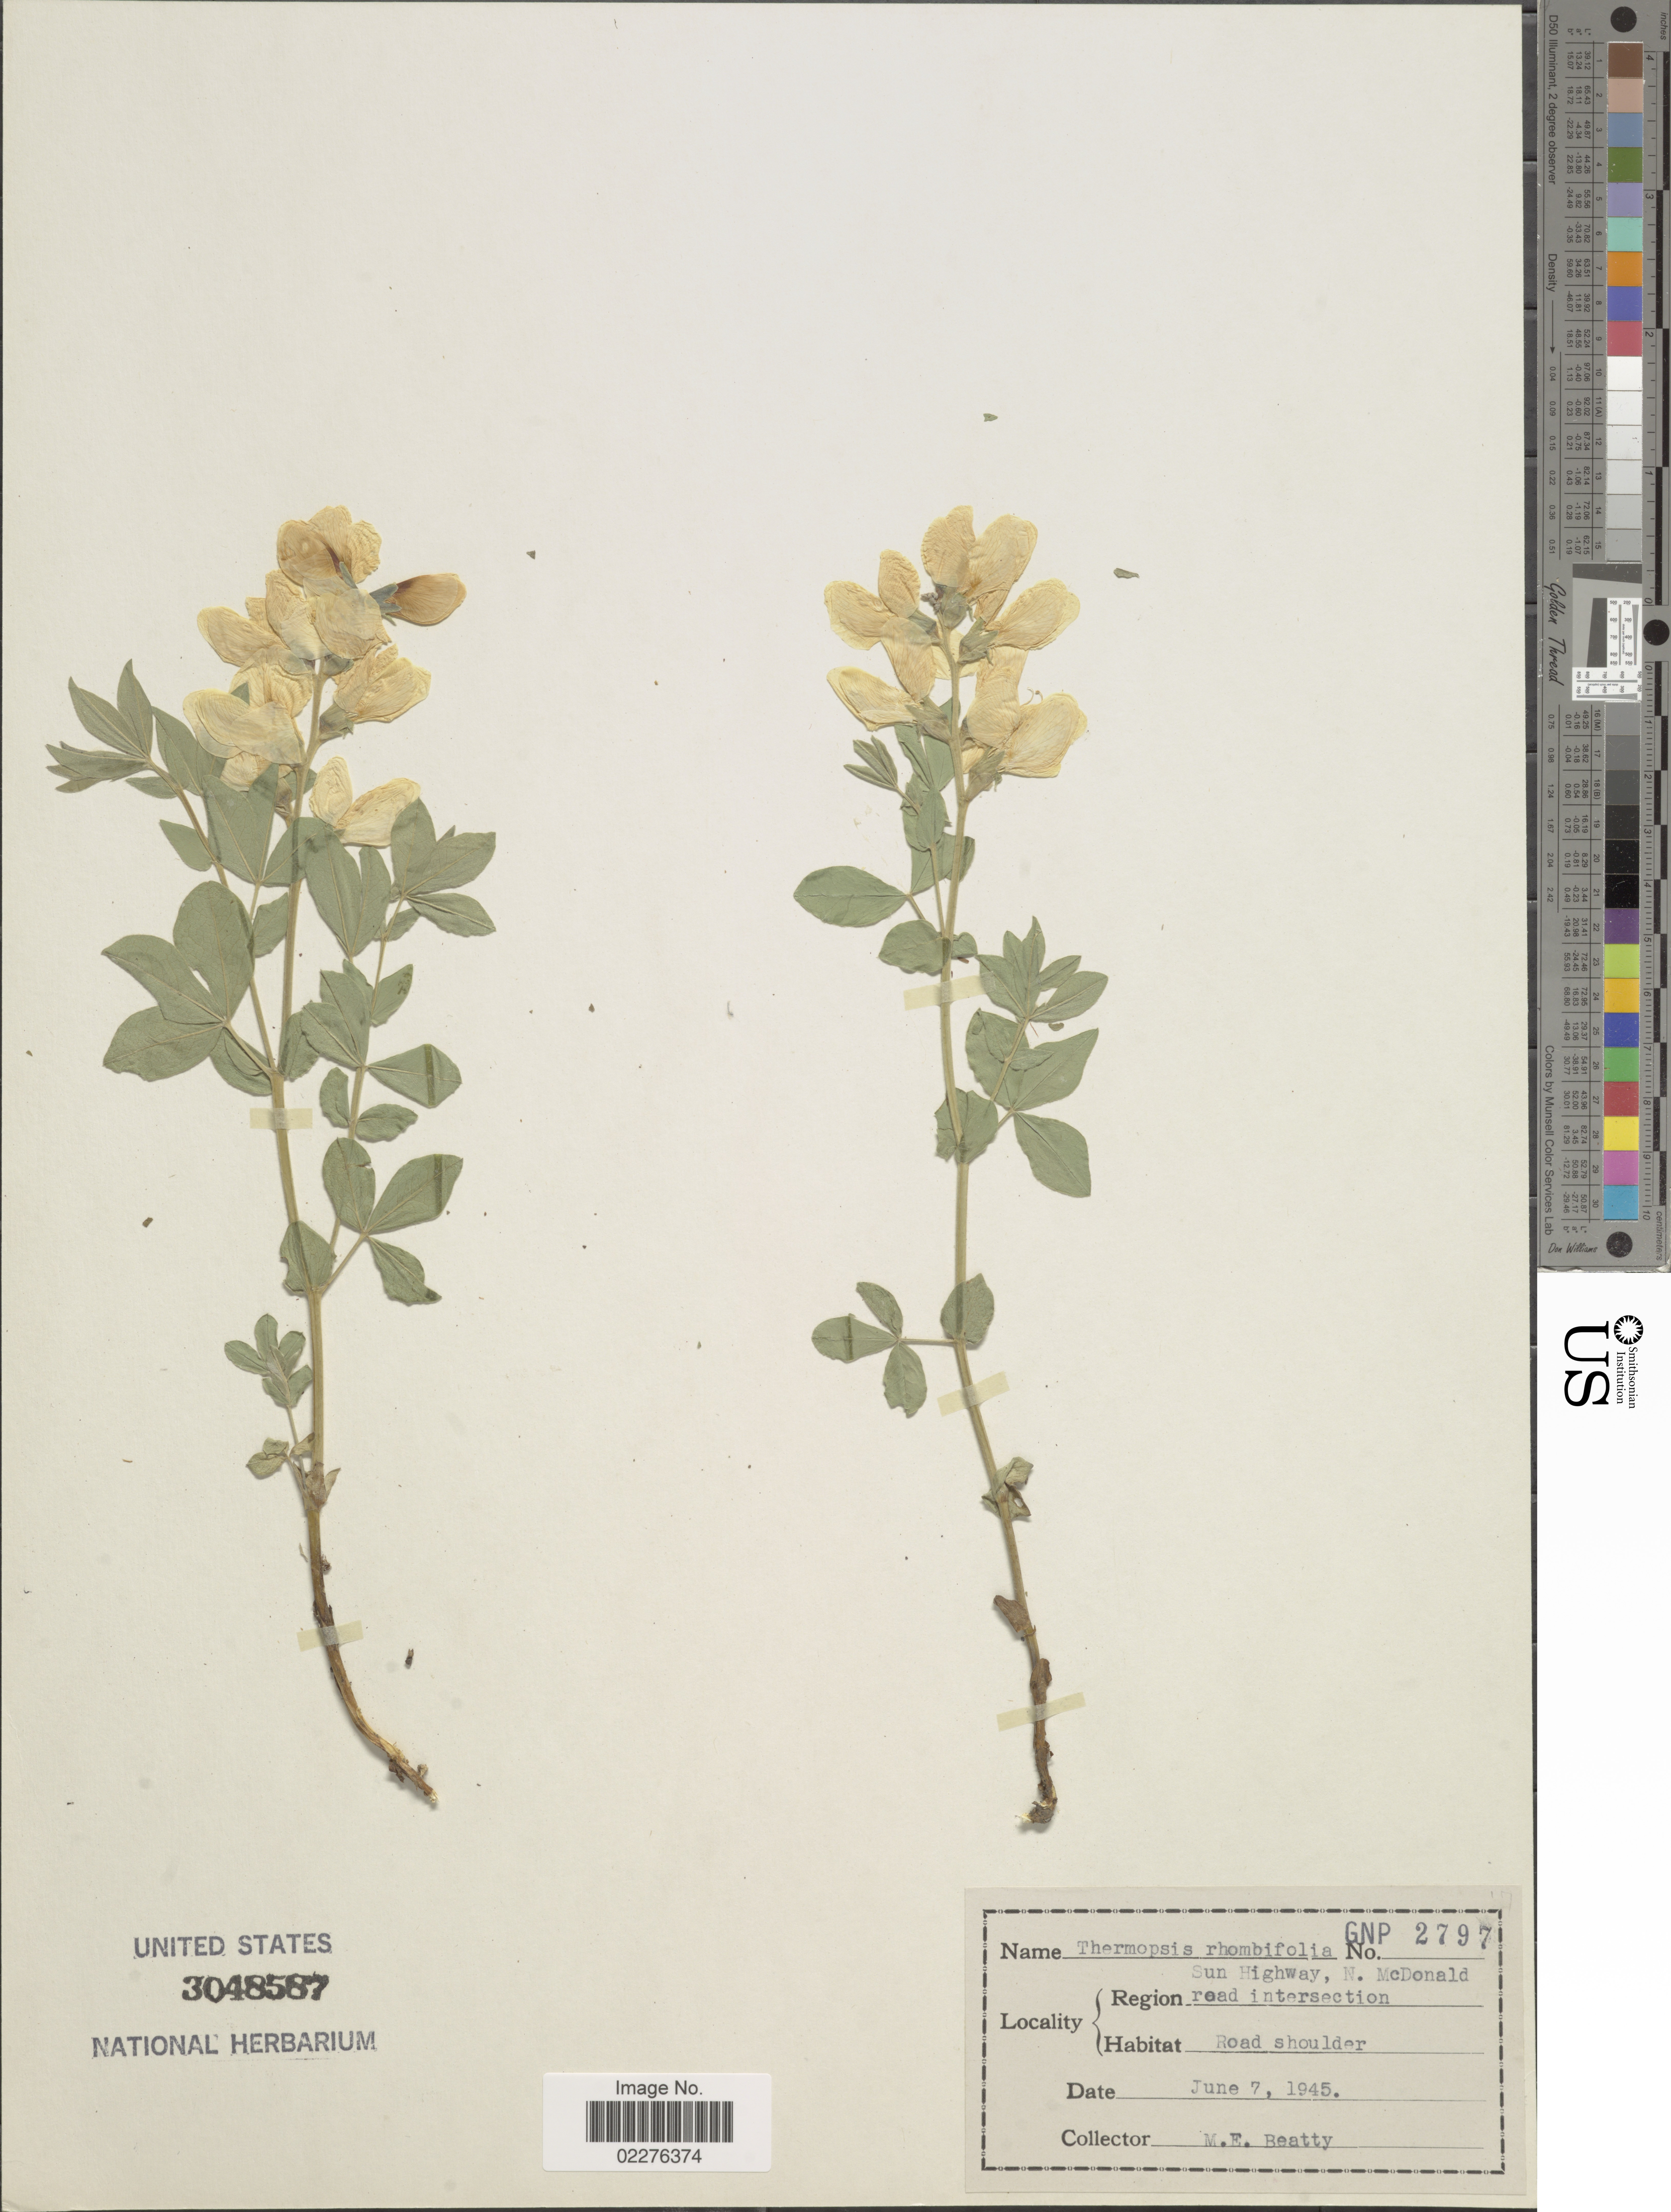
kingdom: Plantae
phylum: Tracheophyta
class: Magnoliopsida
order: Fabales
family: Fabaceae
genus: Thermopsis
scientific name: Thermopsis rhombifolia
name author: Richardson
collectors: M. Beatty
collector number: GNP 2797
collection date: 1945-06-07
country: United States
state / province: Montana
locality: Sun Highway, N. McDonald road intersection, Road shoulder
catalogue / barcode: US 3048587